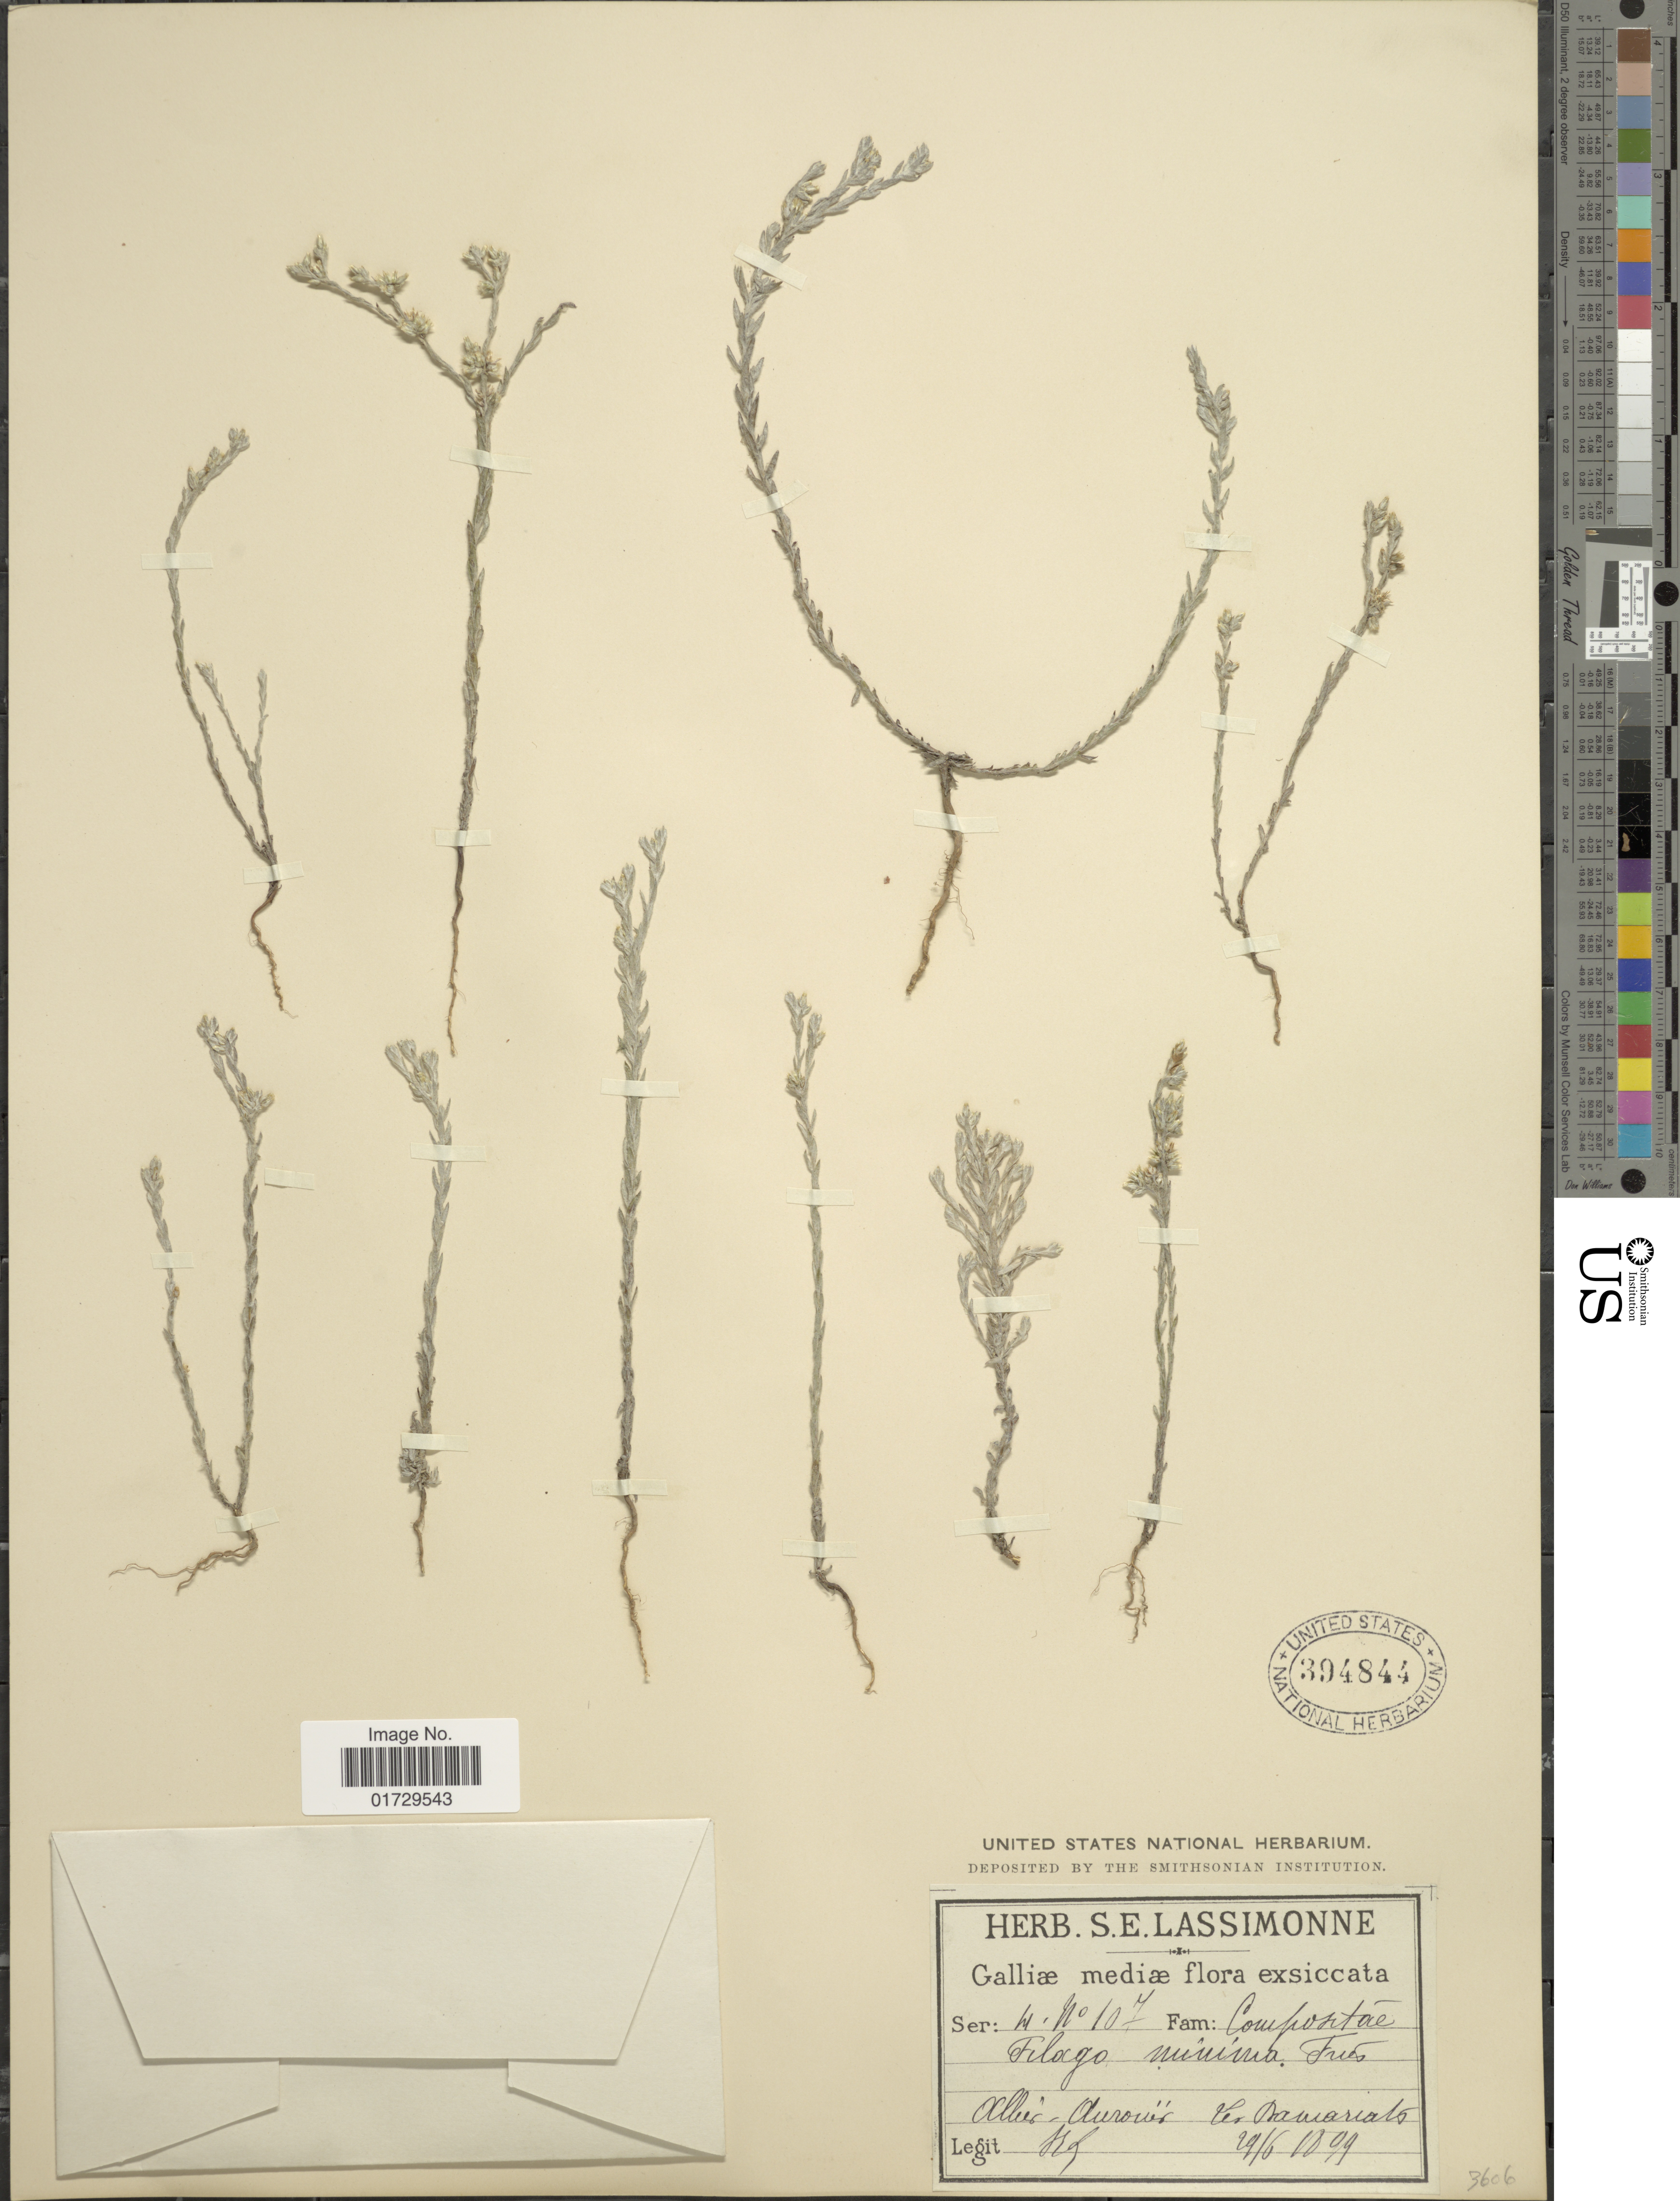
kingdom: Plantae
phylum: Tracheophyta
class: Magnoliopsida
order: Asterales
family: Asteraceae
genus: Filago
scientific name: Filago minima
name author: (Sm.) Pers.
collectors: S. Lassimonne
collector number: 107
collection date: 1899-06-29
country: France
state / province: Auvergne-Rhône-Alpes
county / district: Allier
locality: Galliæ mediæ [Central France]. Allier - Aurouër: Les Damariats.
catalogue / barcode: US 394844